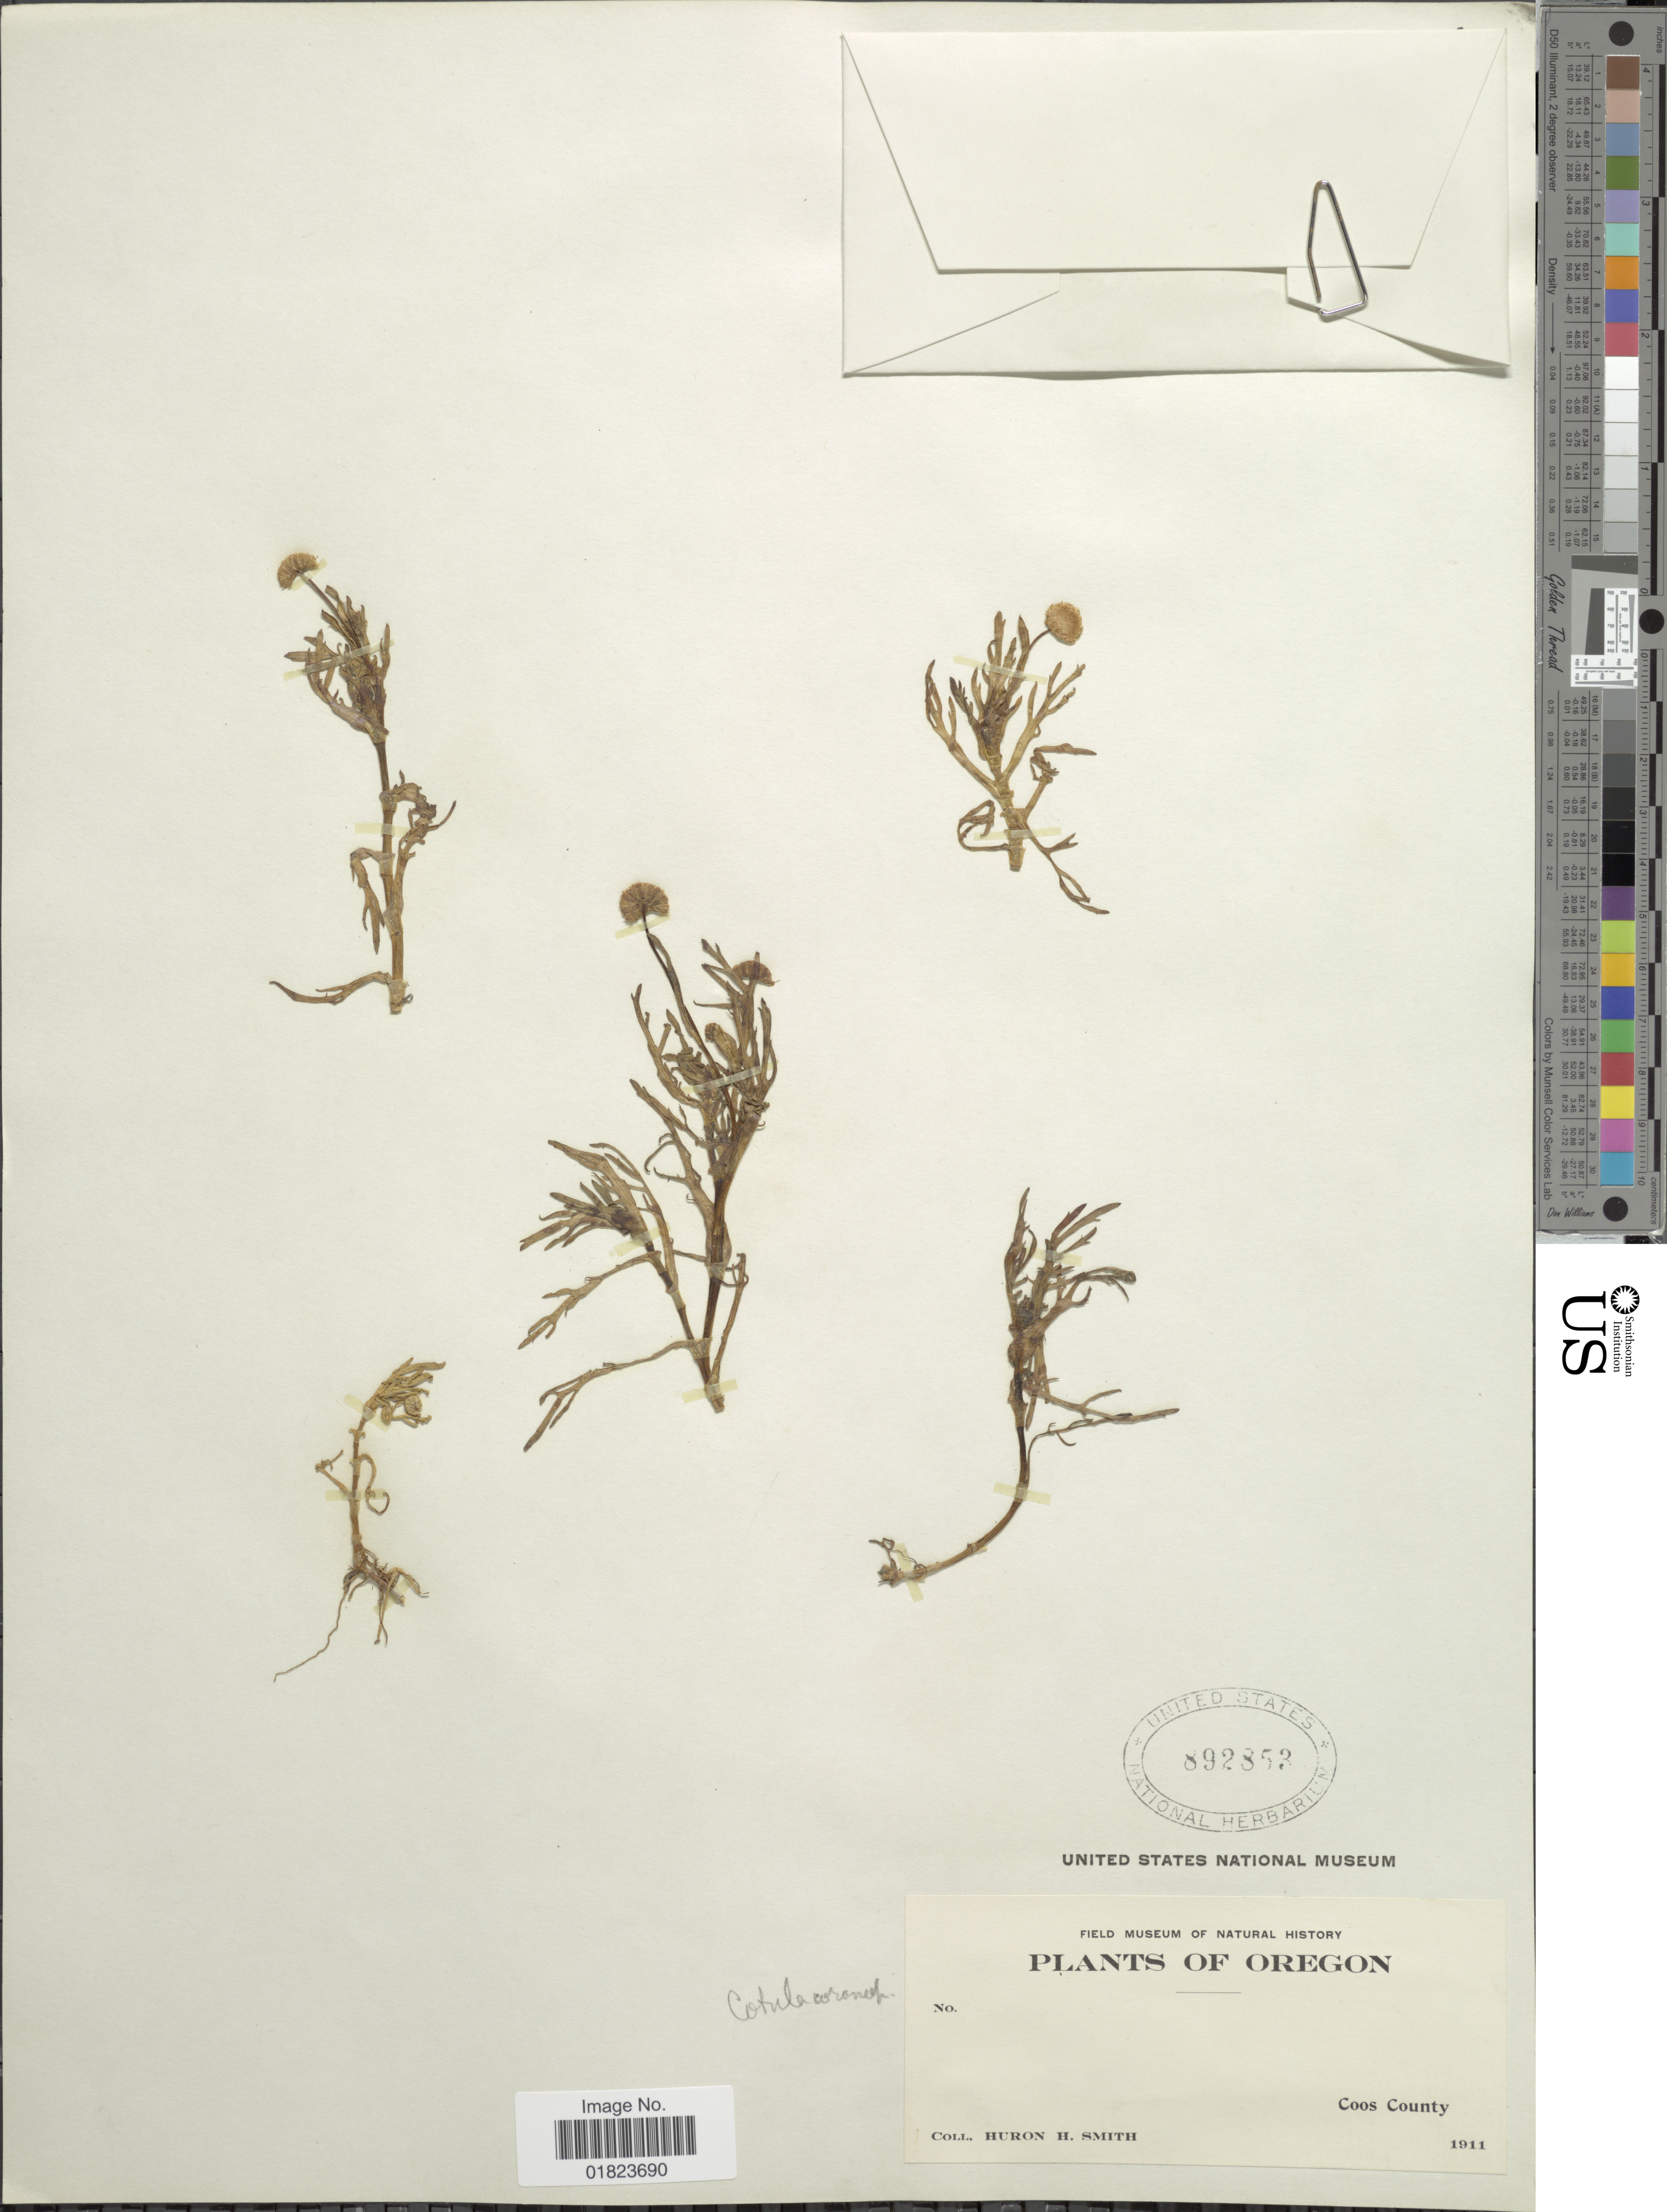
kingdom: Plantae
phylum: Tracheophyta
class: Magnoliopsida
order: Asterales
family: Asteraceae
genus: Cotula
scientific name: Cotula coronopifolia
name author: L.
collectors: Huron H. Smith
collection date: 1911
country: United States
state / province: Oregon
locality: Oregon, Coos County.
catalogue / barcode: US 892853